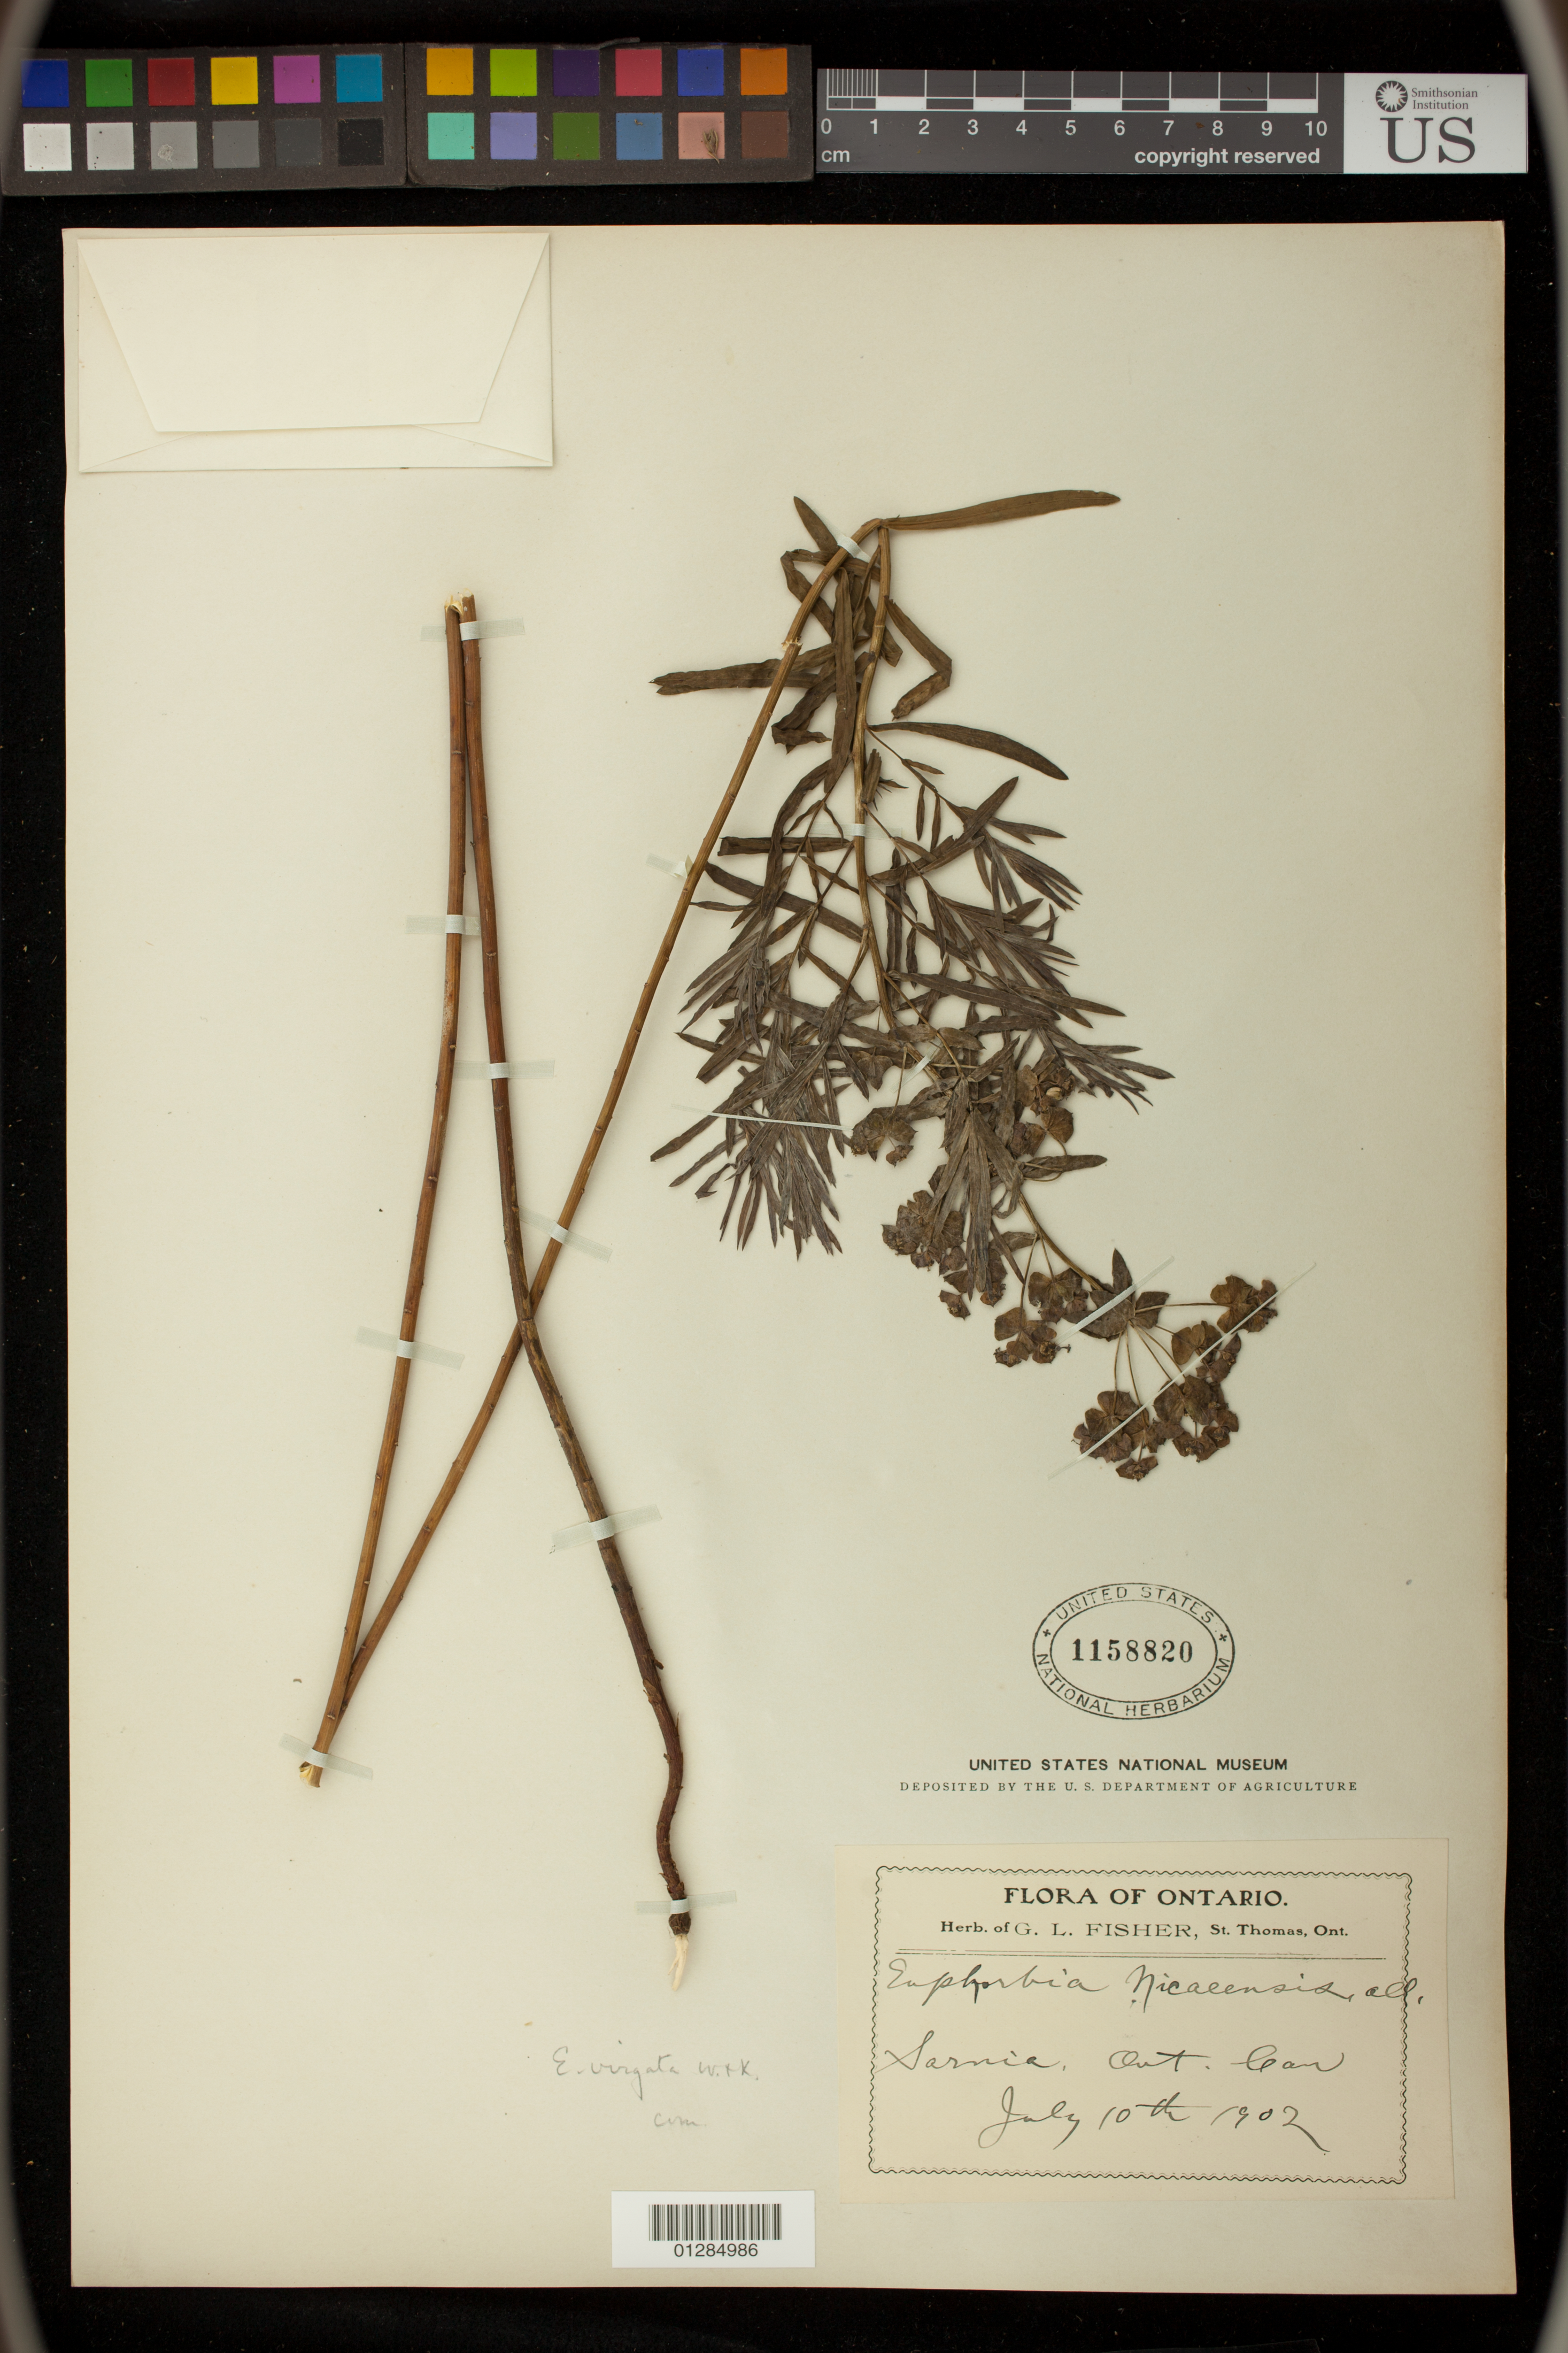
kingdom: Plantae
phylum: Tracheophyta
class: Magnoliopsida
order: Malpighiales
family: Euphorbiaceae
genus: Euphorbia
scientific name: Euphorbia esula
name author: L.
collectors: G. L. Fisher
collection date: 1902-07-10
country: Canada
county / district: Lambton County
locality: Sarnia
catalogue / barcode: US 1158820